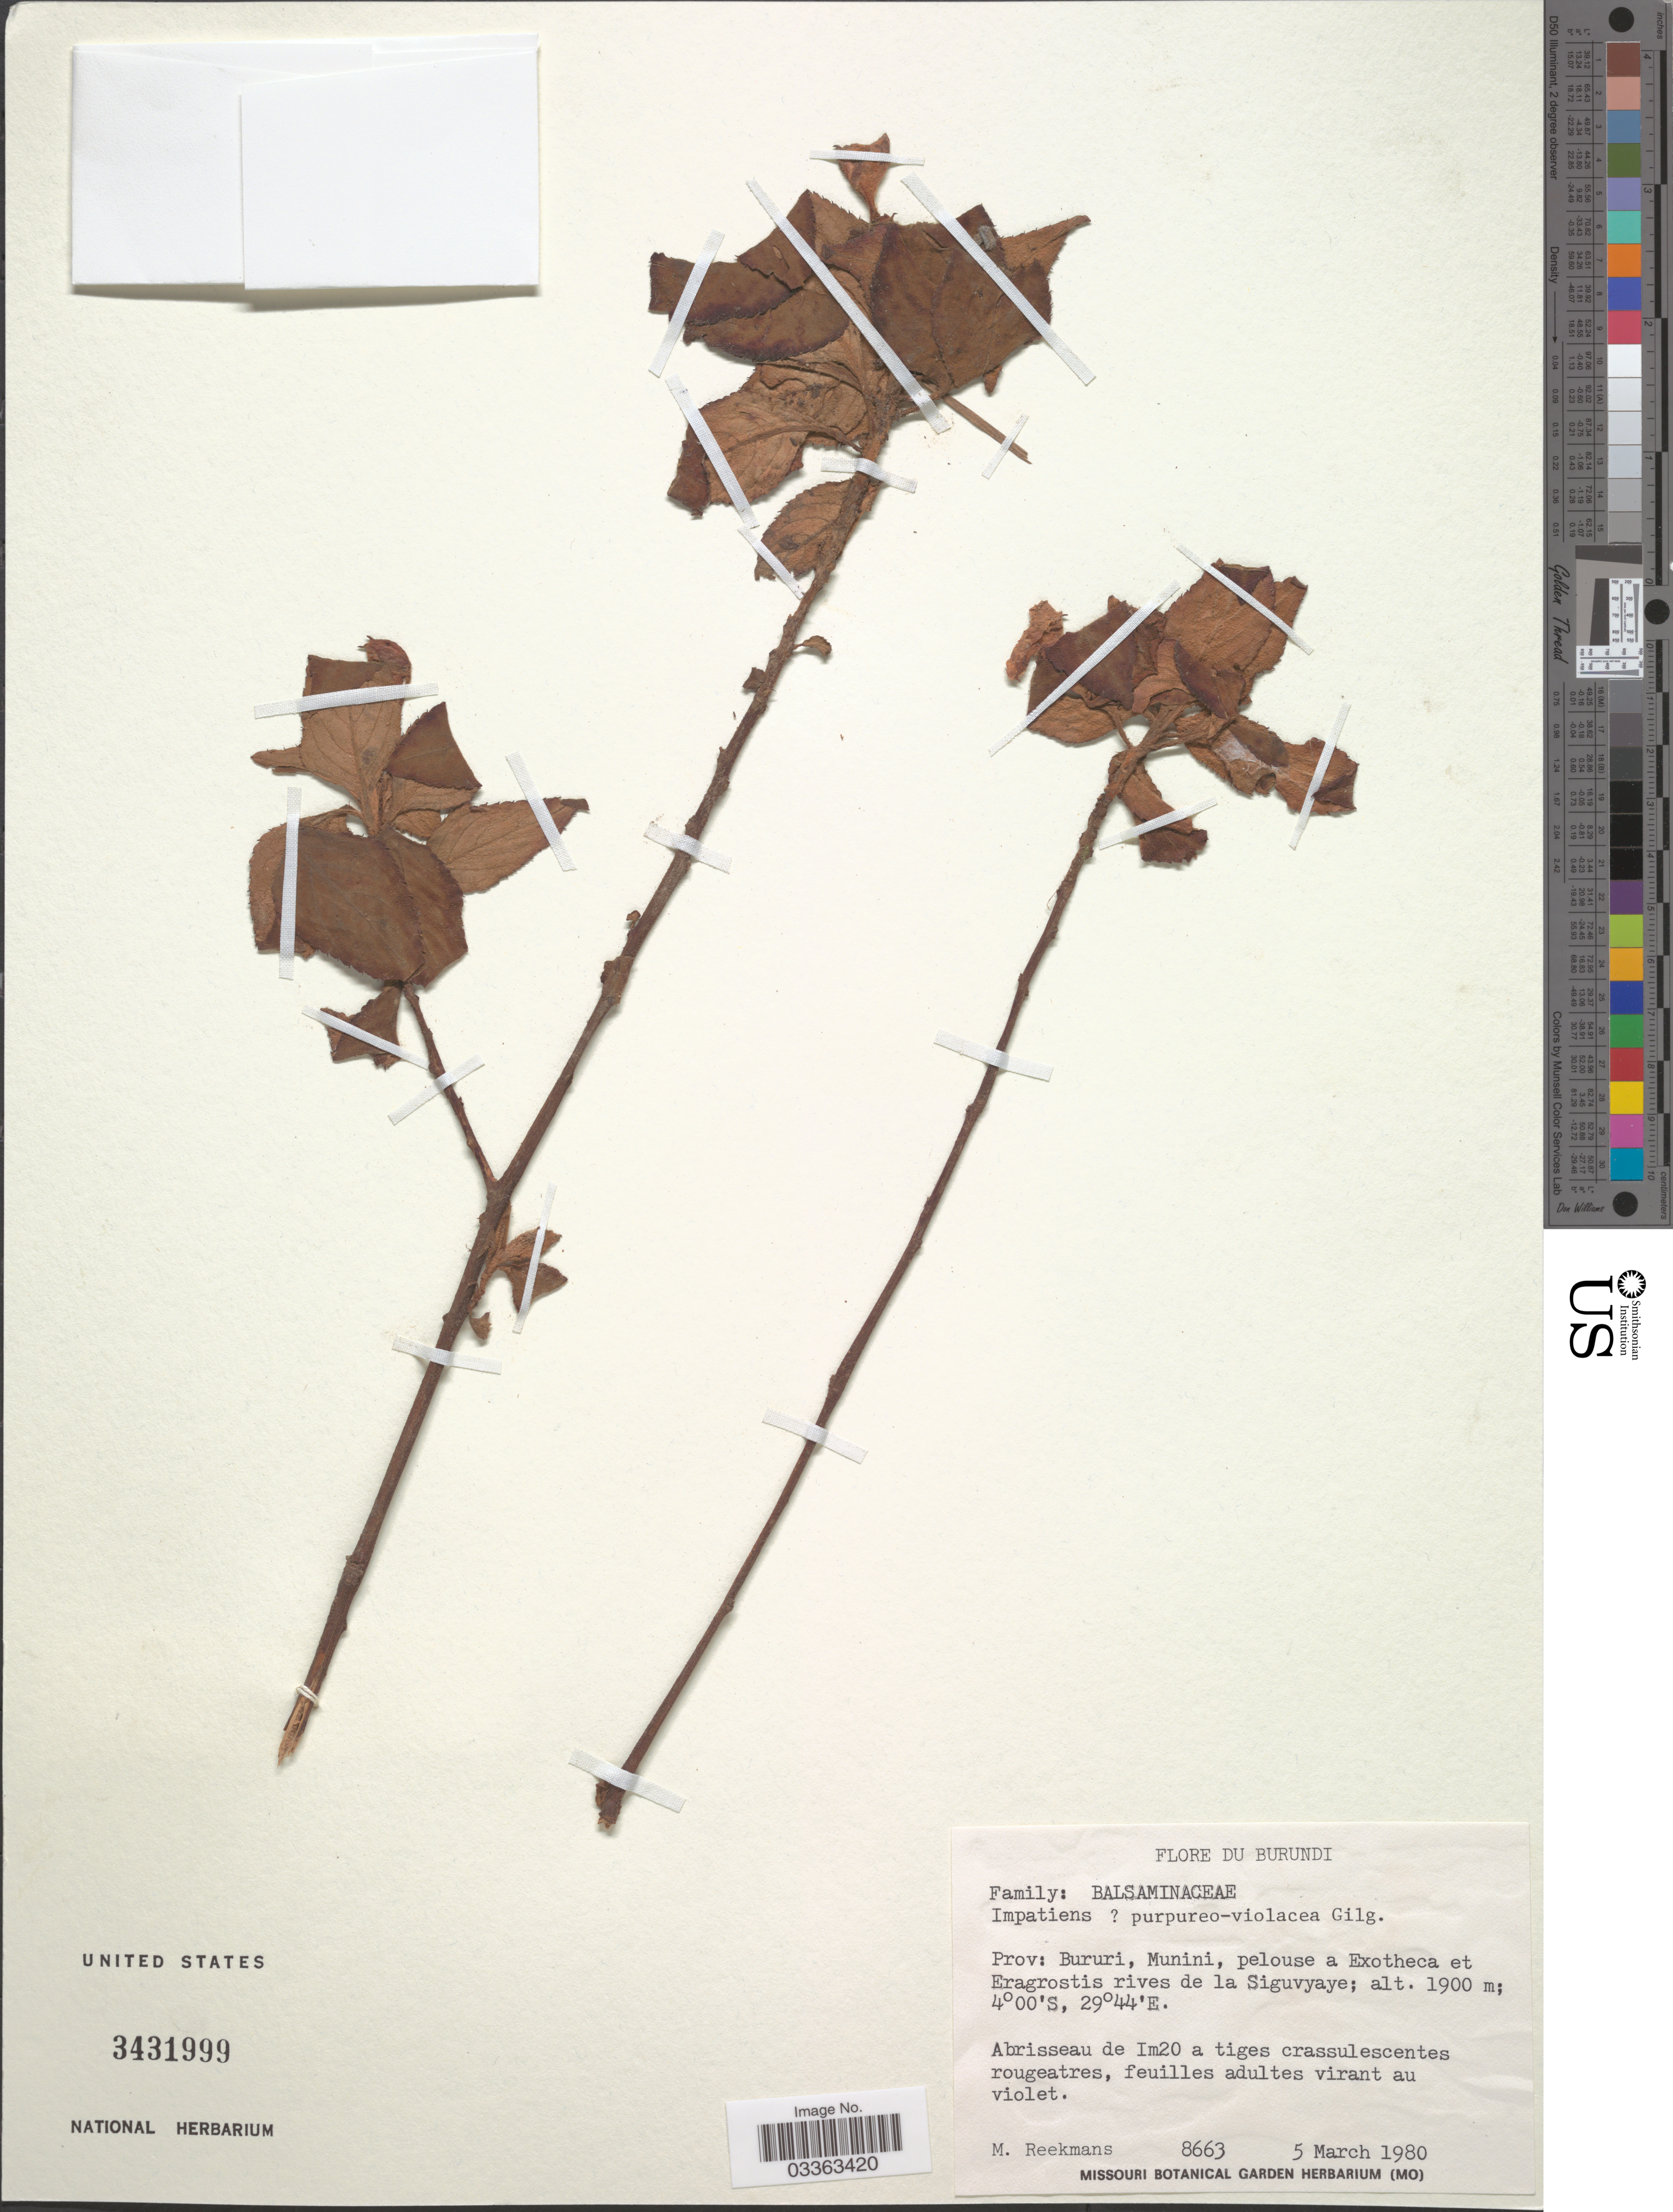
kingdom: Plantae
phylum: Tracheophyta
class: Magnoliopsida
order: Ericales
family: Balsaminaceae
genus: Impatiens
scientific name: Impatiens purpureoviolacea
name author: Gilg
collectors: M. Reekmans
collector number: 8663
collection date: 1980-03-05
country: Burundi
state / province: Bururi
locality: Munini, pelouse a Exotheca et Eragrostis rives de la Siguvyaye.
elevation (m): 1900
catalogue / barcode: US 3431999